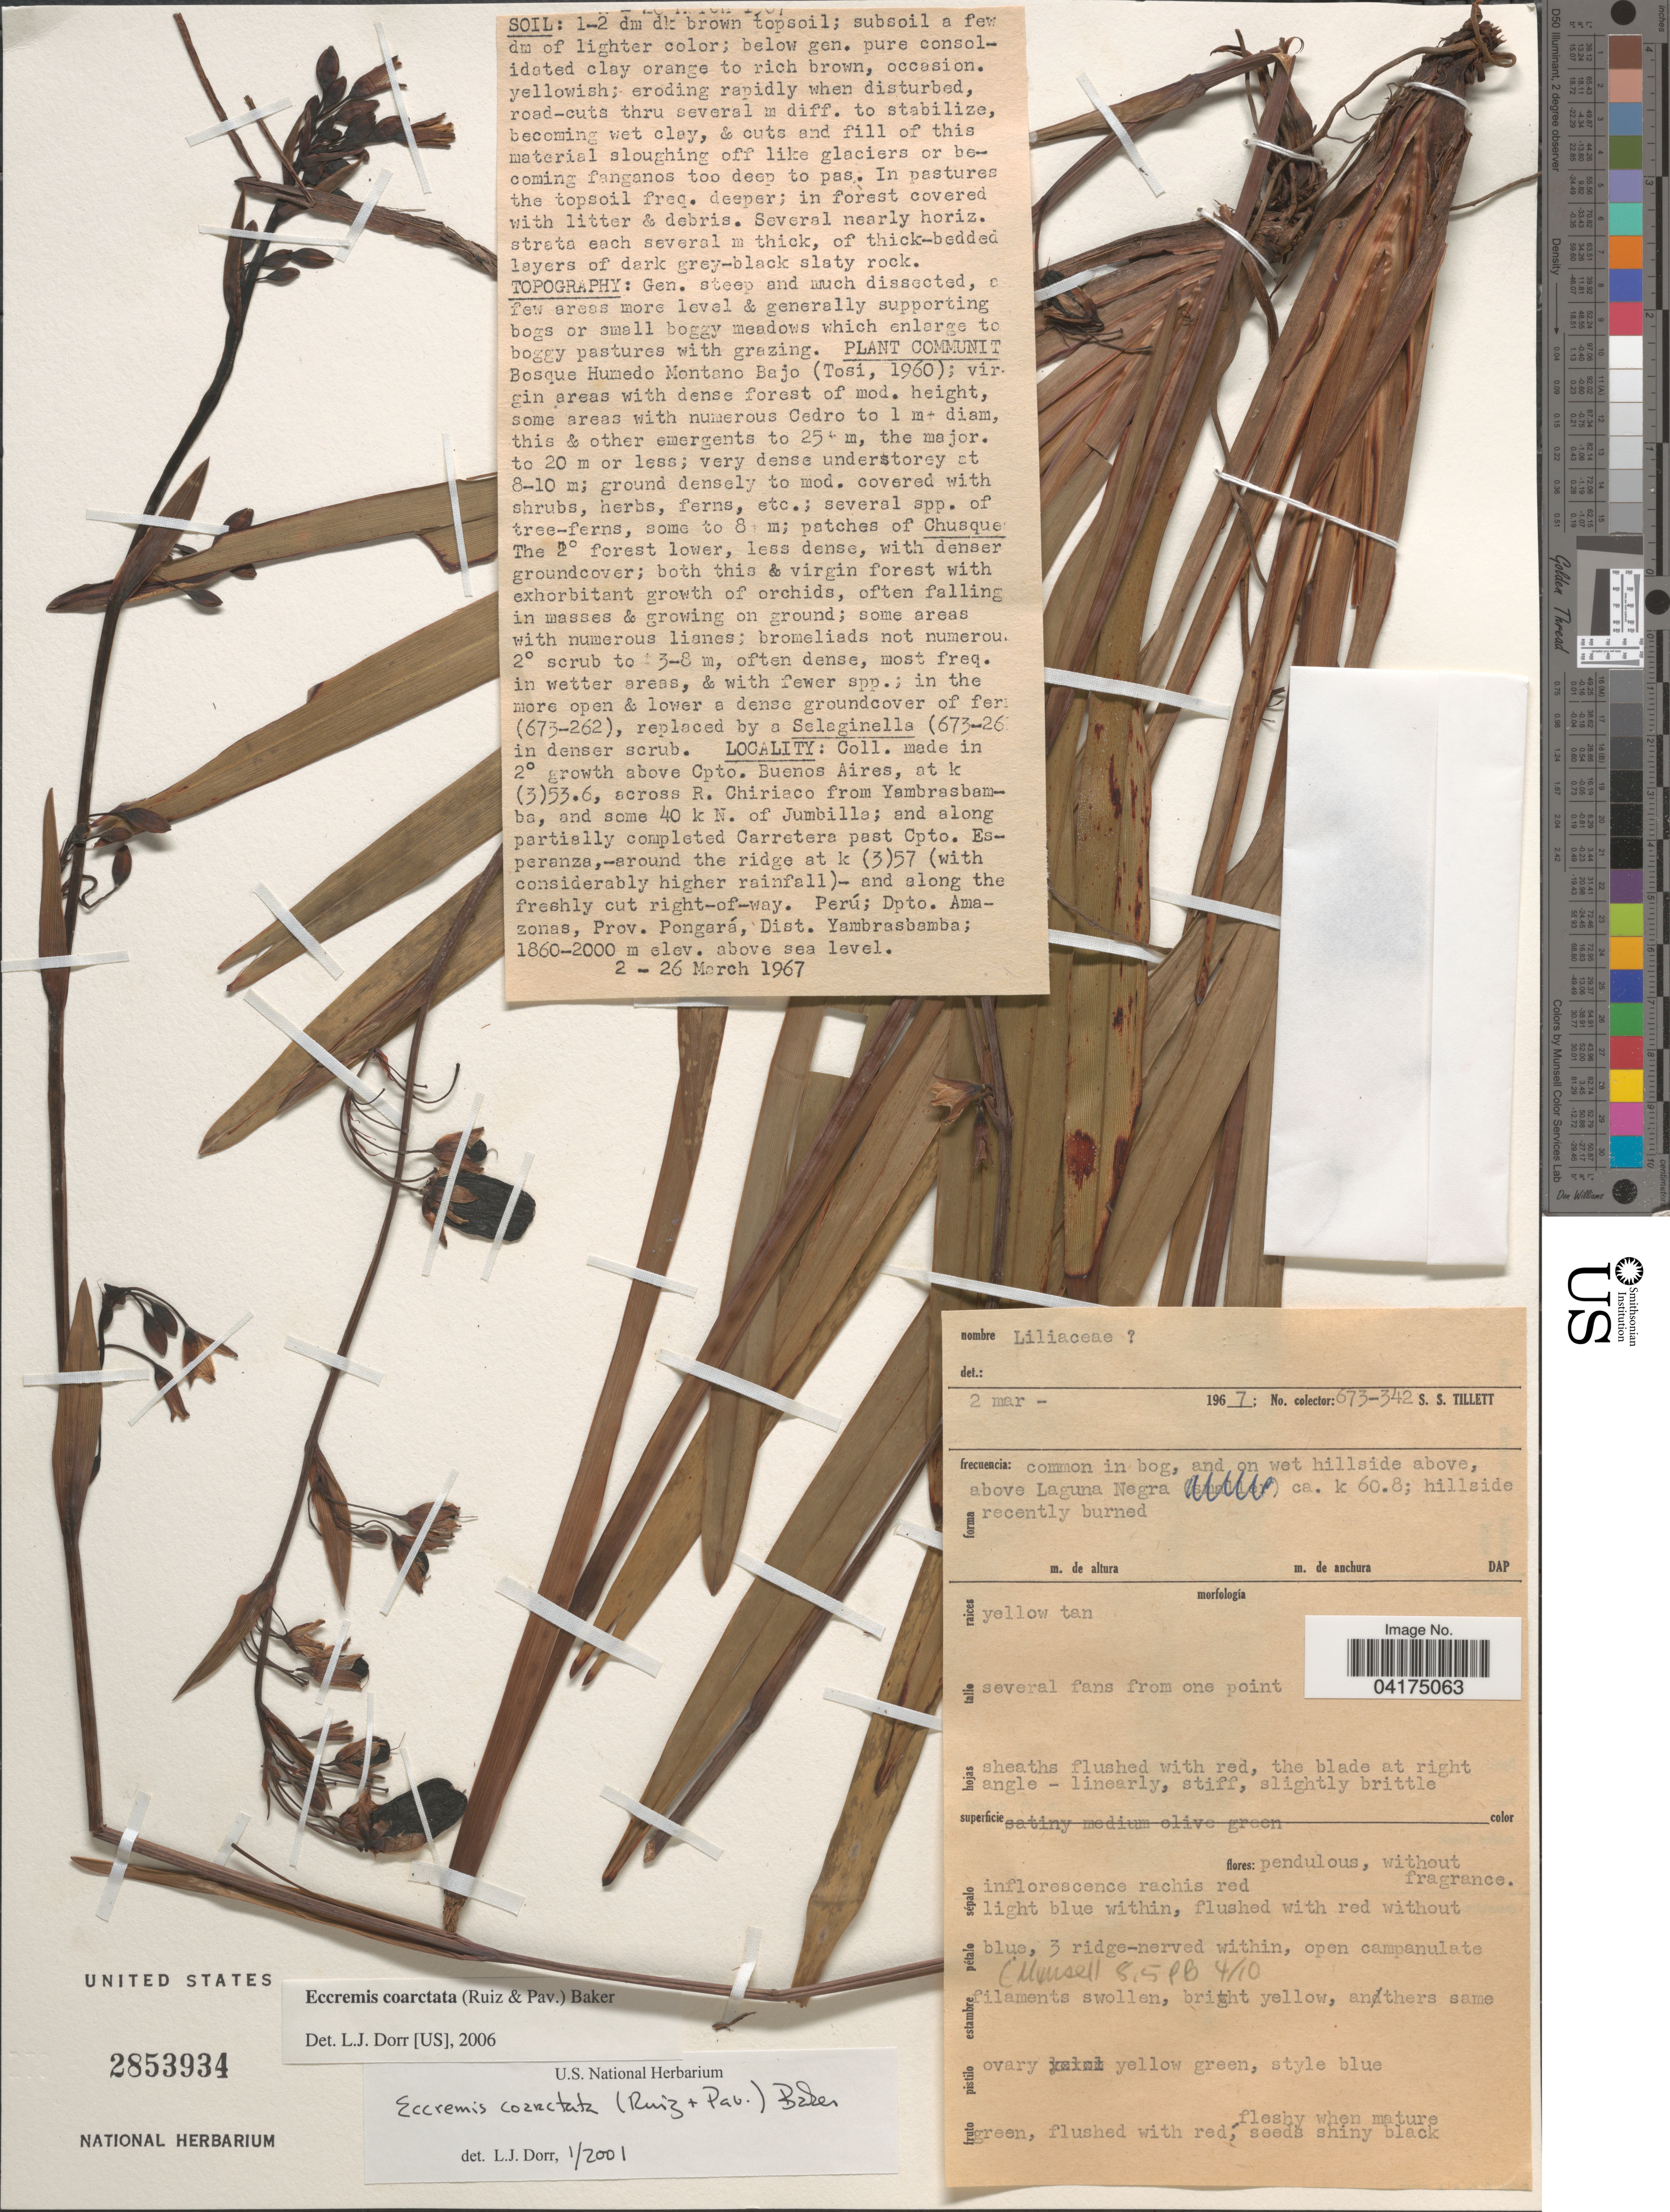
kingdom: Plantae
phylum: Tracheophyta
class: Liliopsida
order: Asparagales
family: Asphodelaceae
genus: Eccremis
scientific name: Eccremis coarctata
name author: Baker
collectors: S. S. Tillett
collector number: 673-342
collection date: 1967-03-02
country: Peru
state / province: Amazonas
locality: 2° growth above Cpto. Buenos Aires, at k (3)53.6, across R. Chiriaco from Yambrasbamba, and some 40 k N. of Jumbilla; and along partially completed Carretera past Cpto. Esperanza,-around the ridge at k (3)57. Dpto. Amazonas, Prov. Pongará, Dist. Yambrasbamba. Above Laguna Negra ca. k 60.8.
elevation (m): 1860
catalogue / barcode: US 2853934